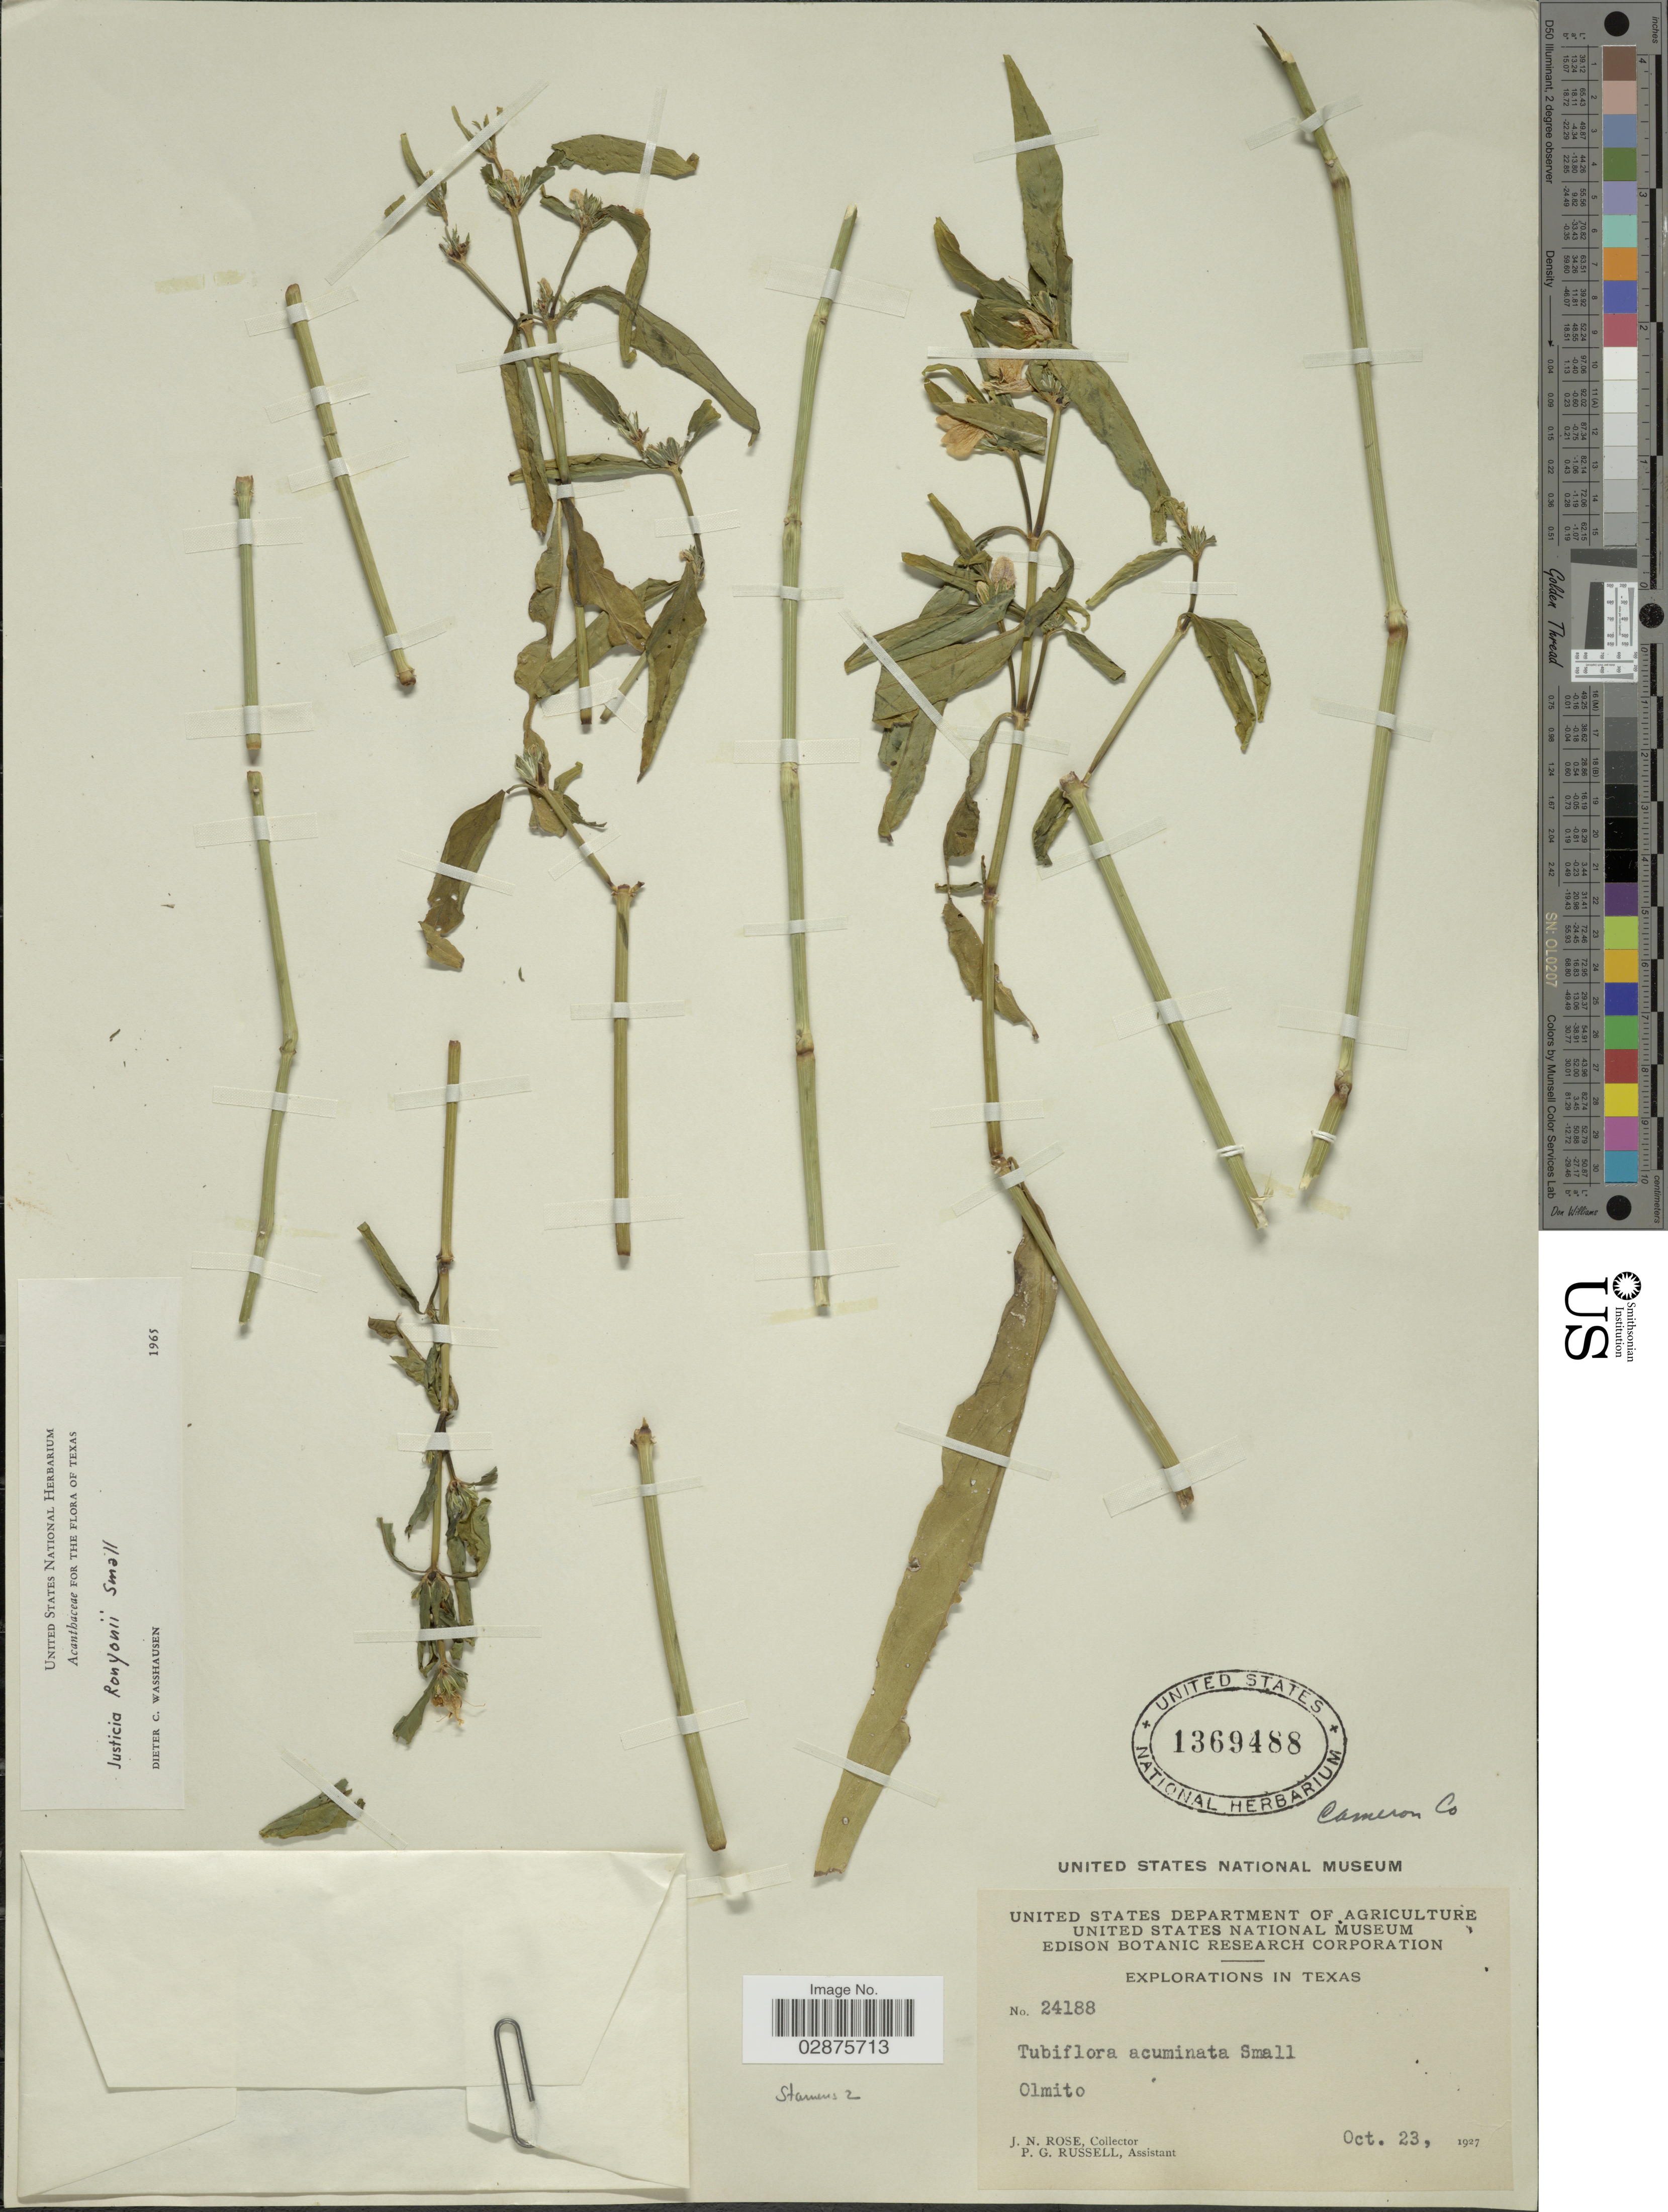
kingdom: Plantae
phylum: Tracheophyta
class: Magnoliopsida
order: Lamiales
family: Acanthaceae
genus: Justicia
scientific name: Justicia runyonii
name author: Small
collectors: J. N. Rose & P. G. Russell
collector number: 24188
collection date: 1927-10-23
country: United States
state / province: Texas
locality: Cameron Co. Olmito.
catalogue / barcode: US 1369488